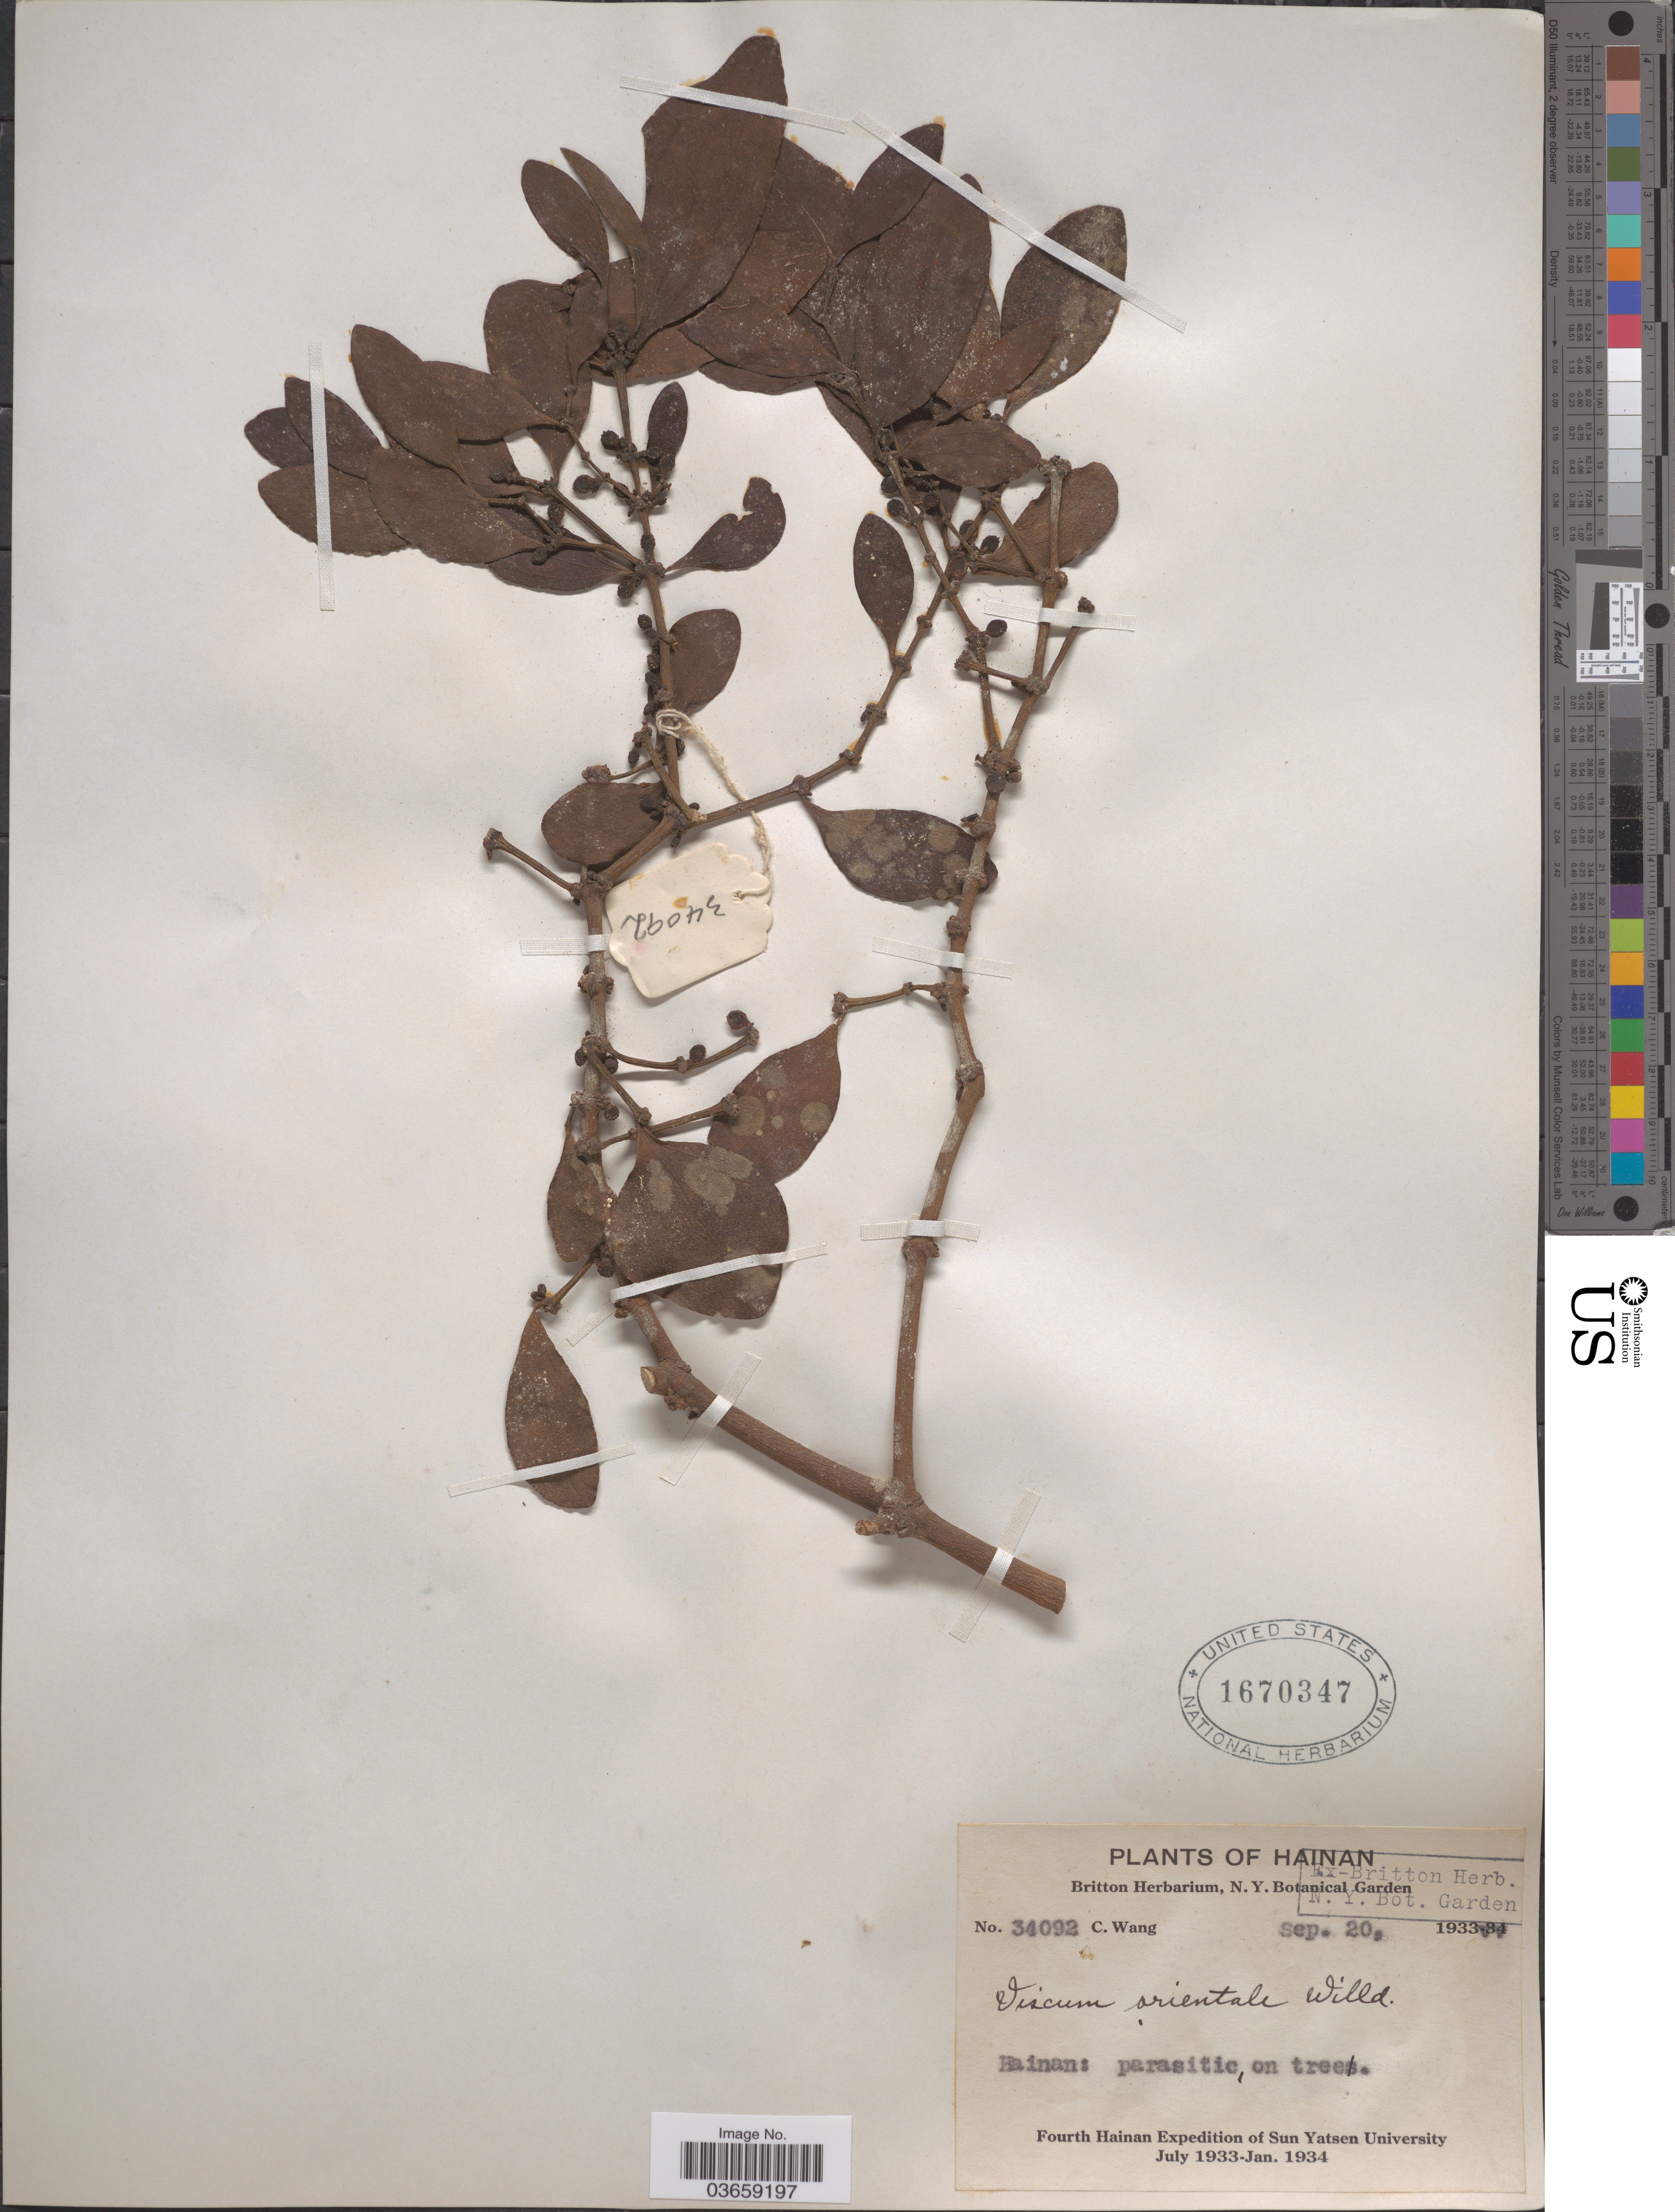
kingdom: Plantae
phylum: Tracheophyta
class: Magnoliopsida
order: Santalales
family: Viscaceae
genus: Viscum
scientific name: Viscum orientale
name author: DC.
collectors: C. Wang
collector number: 34092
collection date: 1933-09-20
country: China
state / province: Hainan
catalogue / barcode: US 1670347